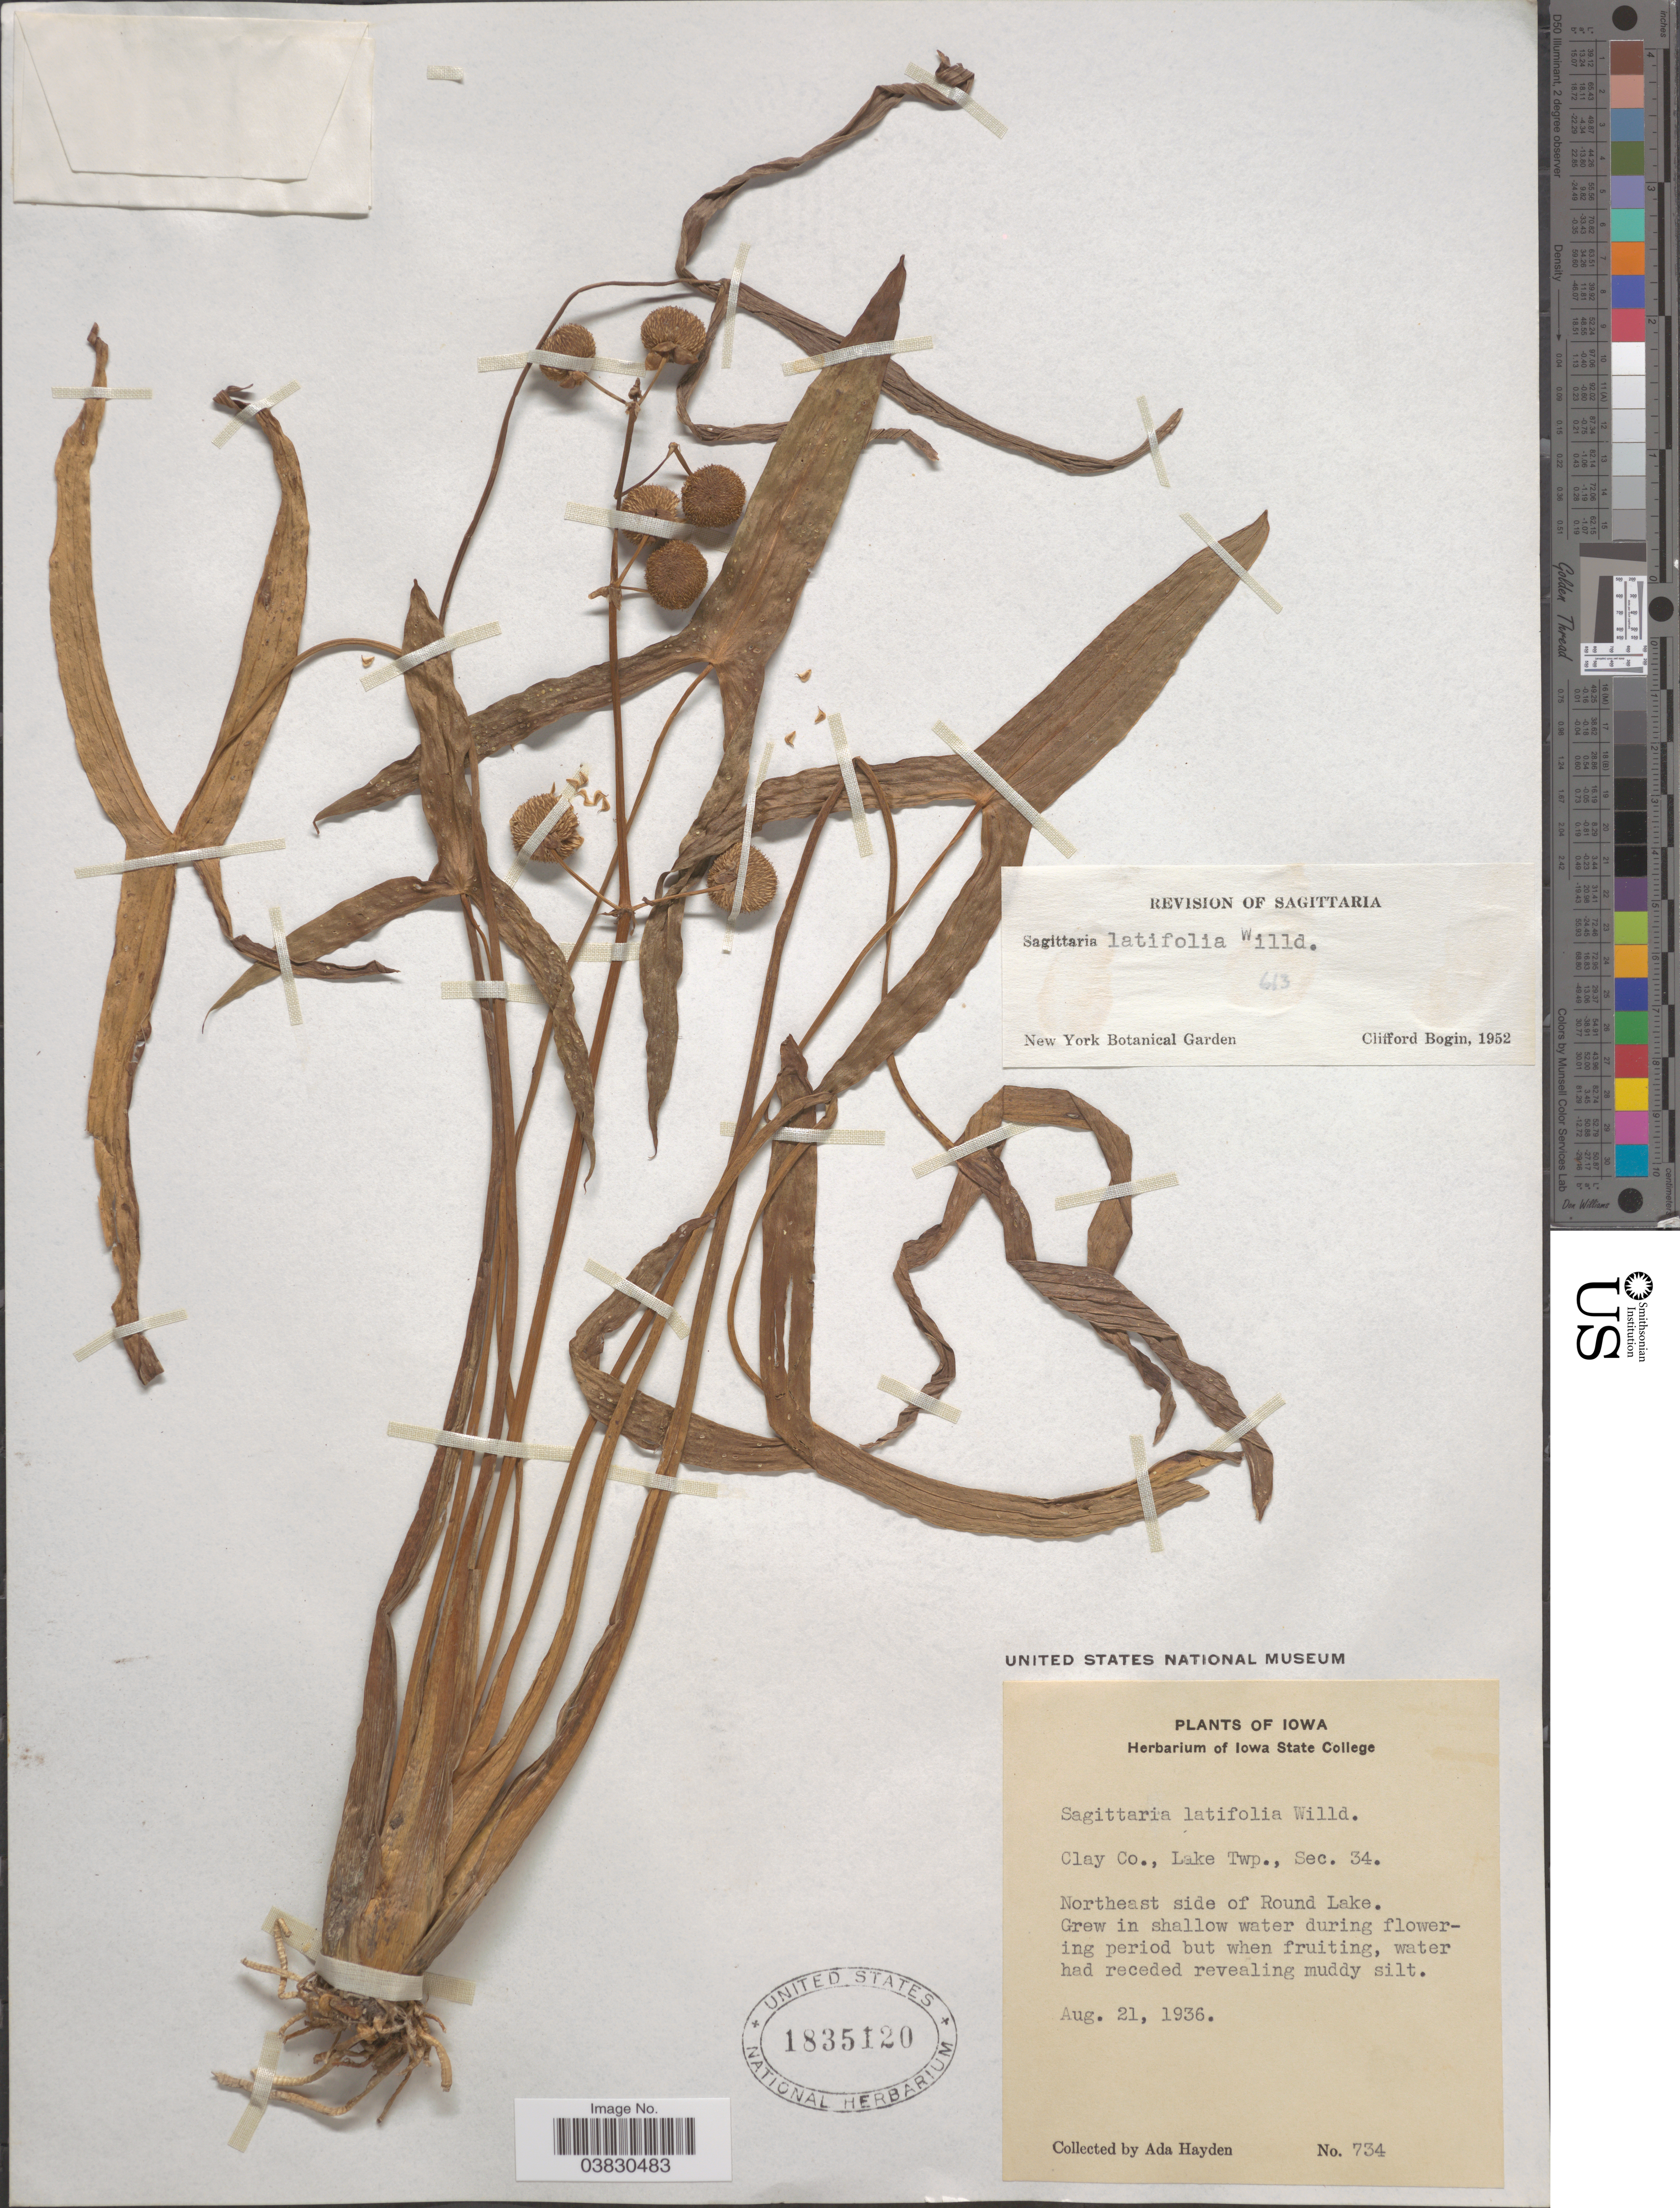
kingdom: Plantae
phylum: Tracheophyta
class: Liliopsida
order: Alismatales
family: Alismataceae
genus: Sagittaria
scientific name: Sagittaria latifolia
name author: Willd.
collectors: Ada Hayden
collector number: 734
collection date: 1936-08-21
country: United States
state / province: Iowa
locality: Clay Co., Lake Twp., Sec. 34. Northeast side of Round Lake.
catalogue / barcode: US 1835120